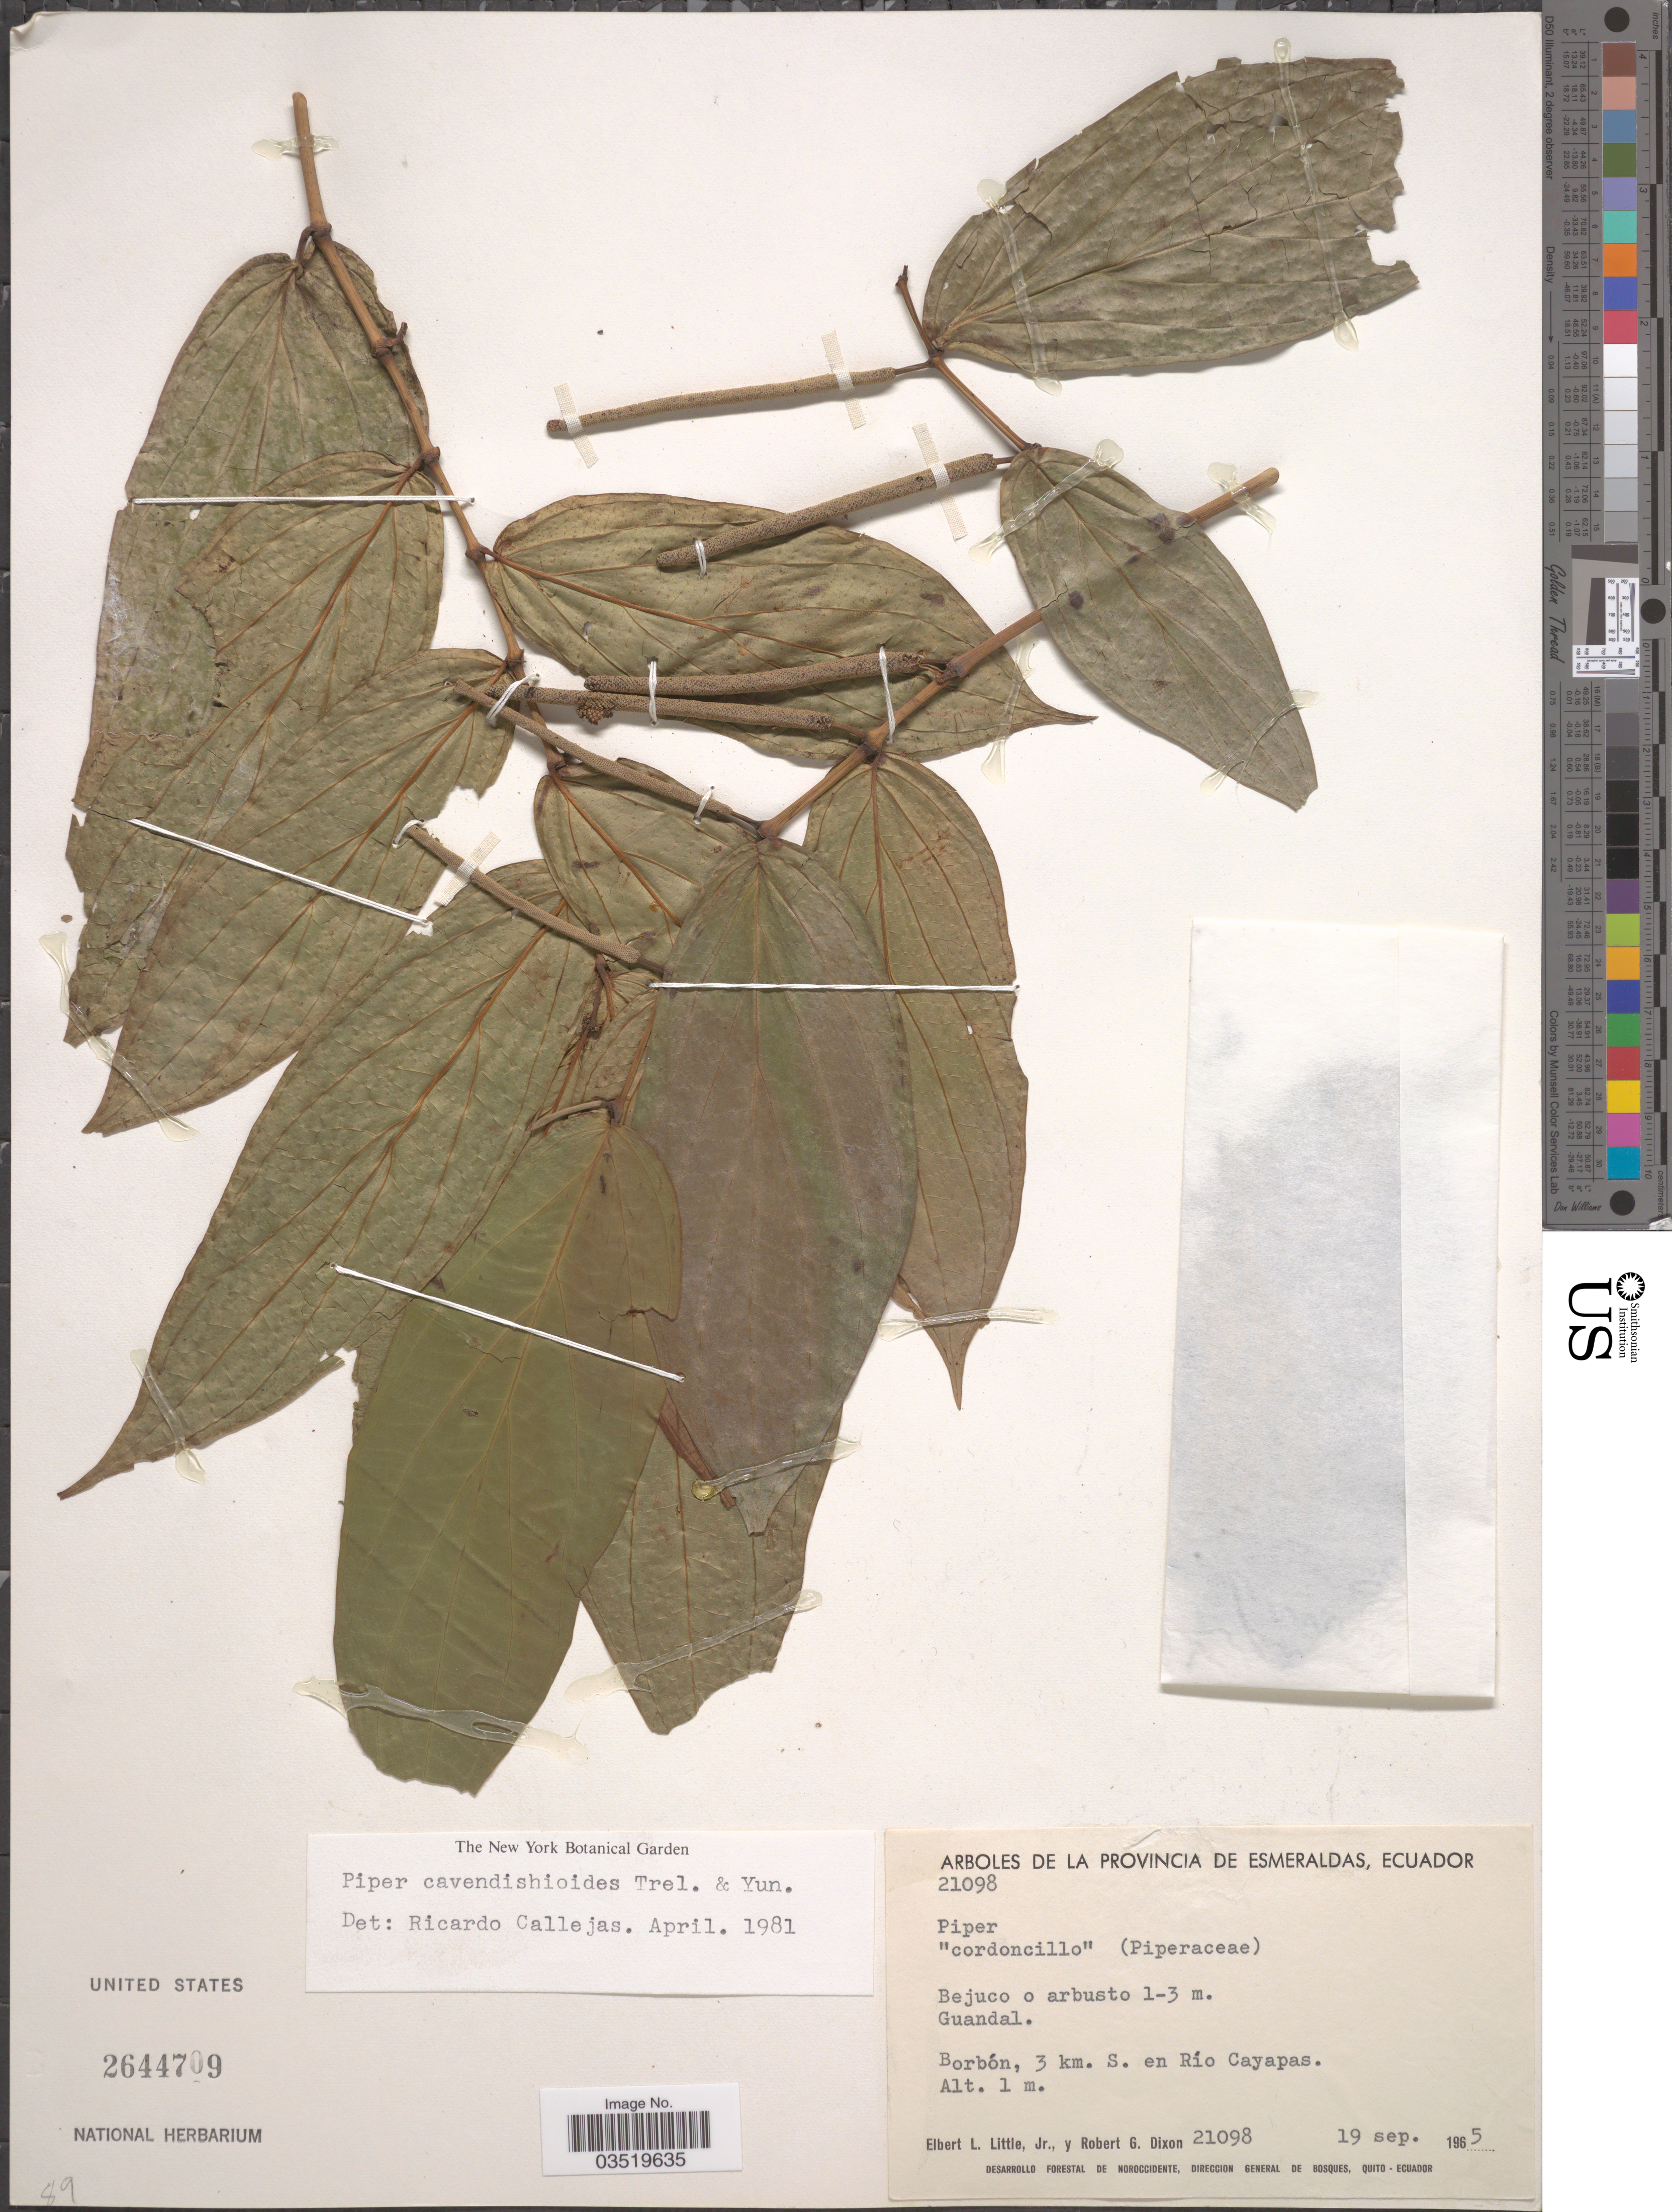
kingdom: Plantae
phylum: Tracheophyta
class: Magnoliopsida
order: Piperales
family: Piperaceae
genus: Piper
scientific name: Piper cavendishioides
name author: Trel. & Yunck.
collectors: E. L. Little & R. G. Dixon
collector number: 21098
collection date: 1965-09-19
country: Ecuador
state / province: Esmeraldas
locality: Guandal [unsure placement] Borbón, 3 km. S. en Río Cayapas.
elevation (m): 1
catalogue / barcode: US 2644709